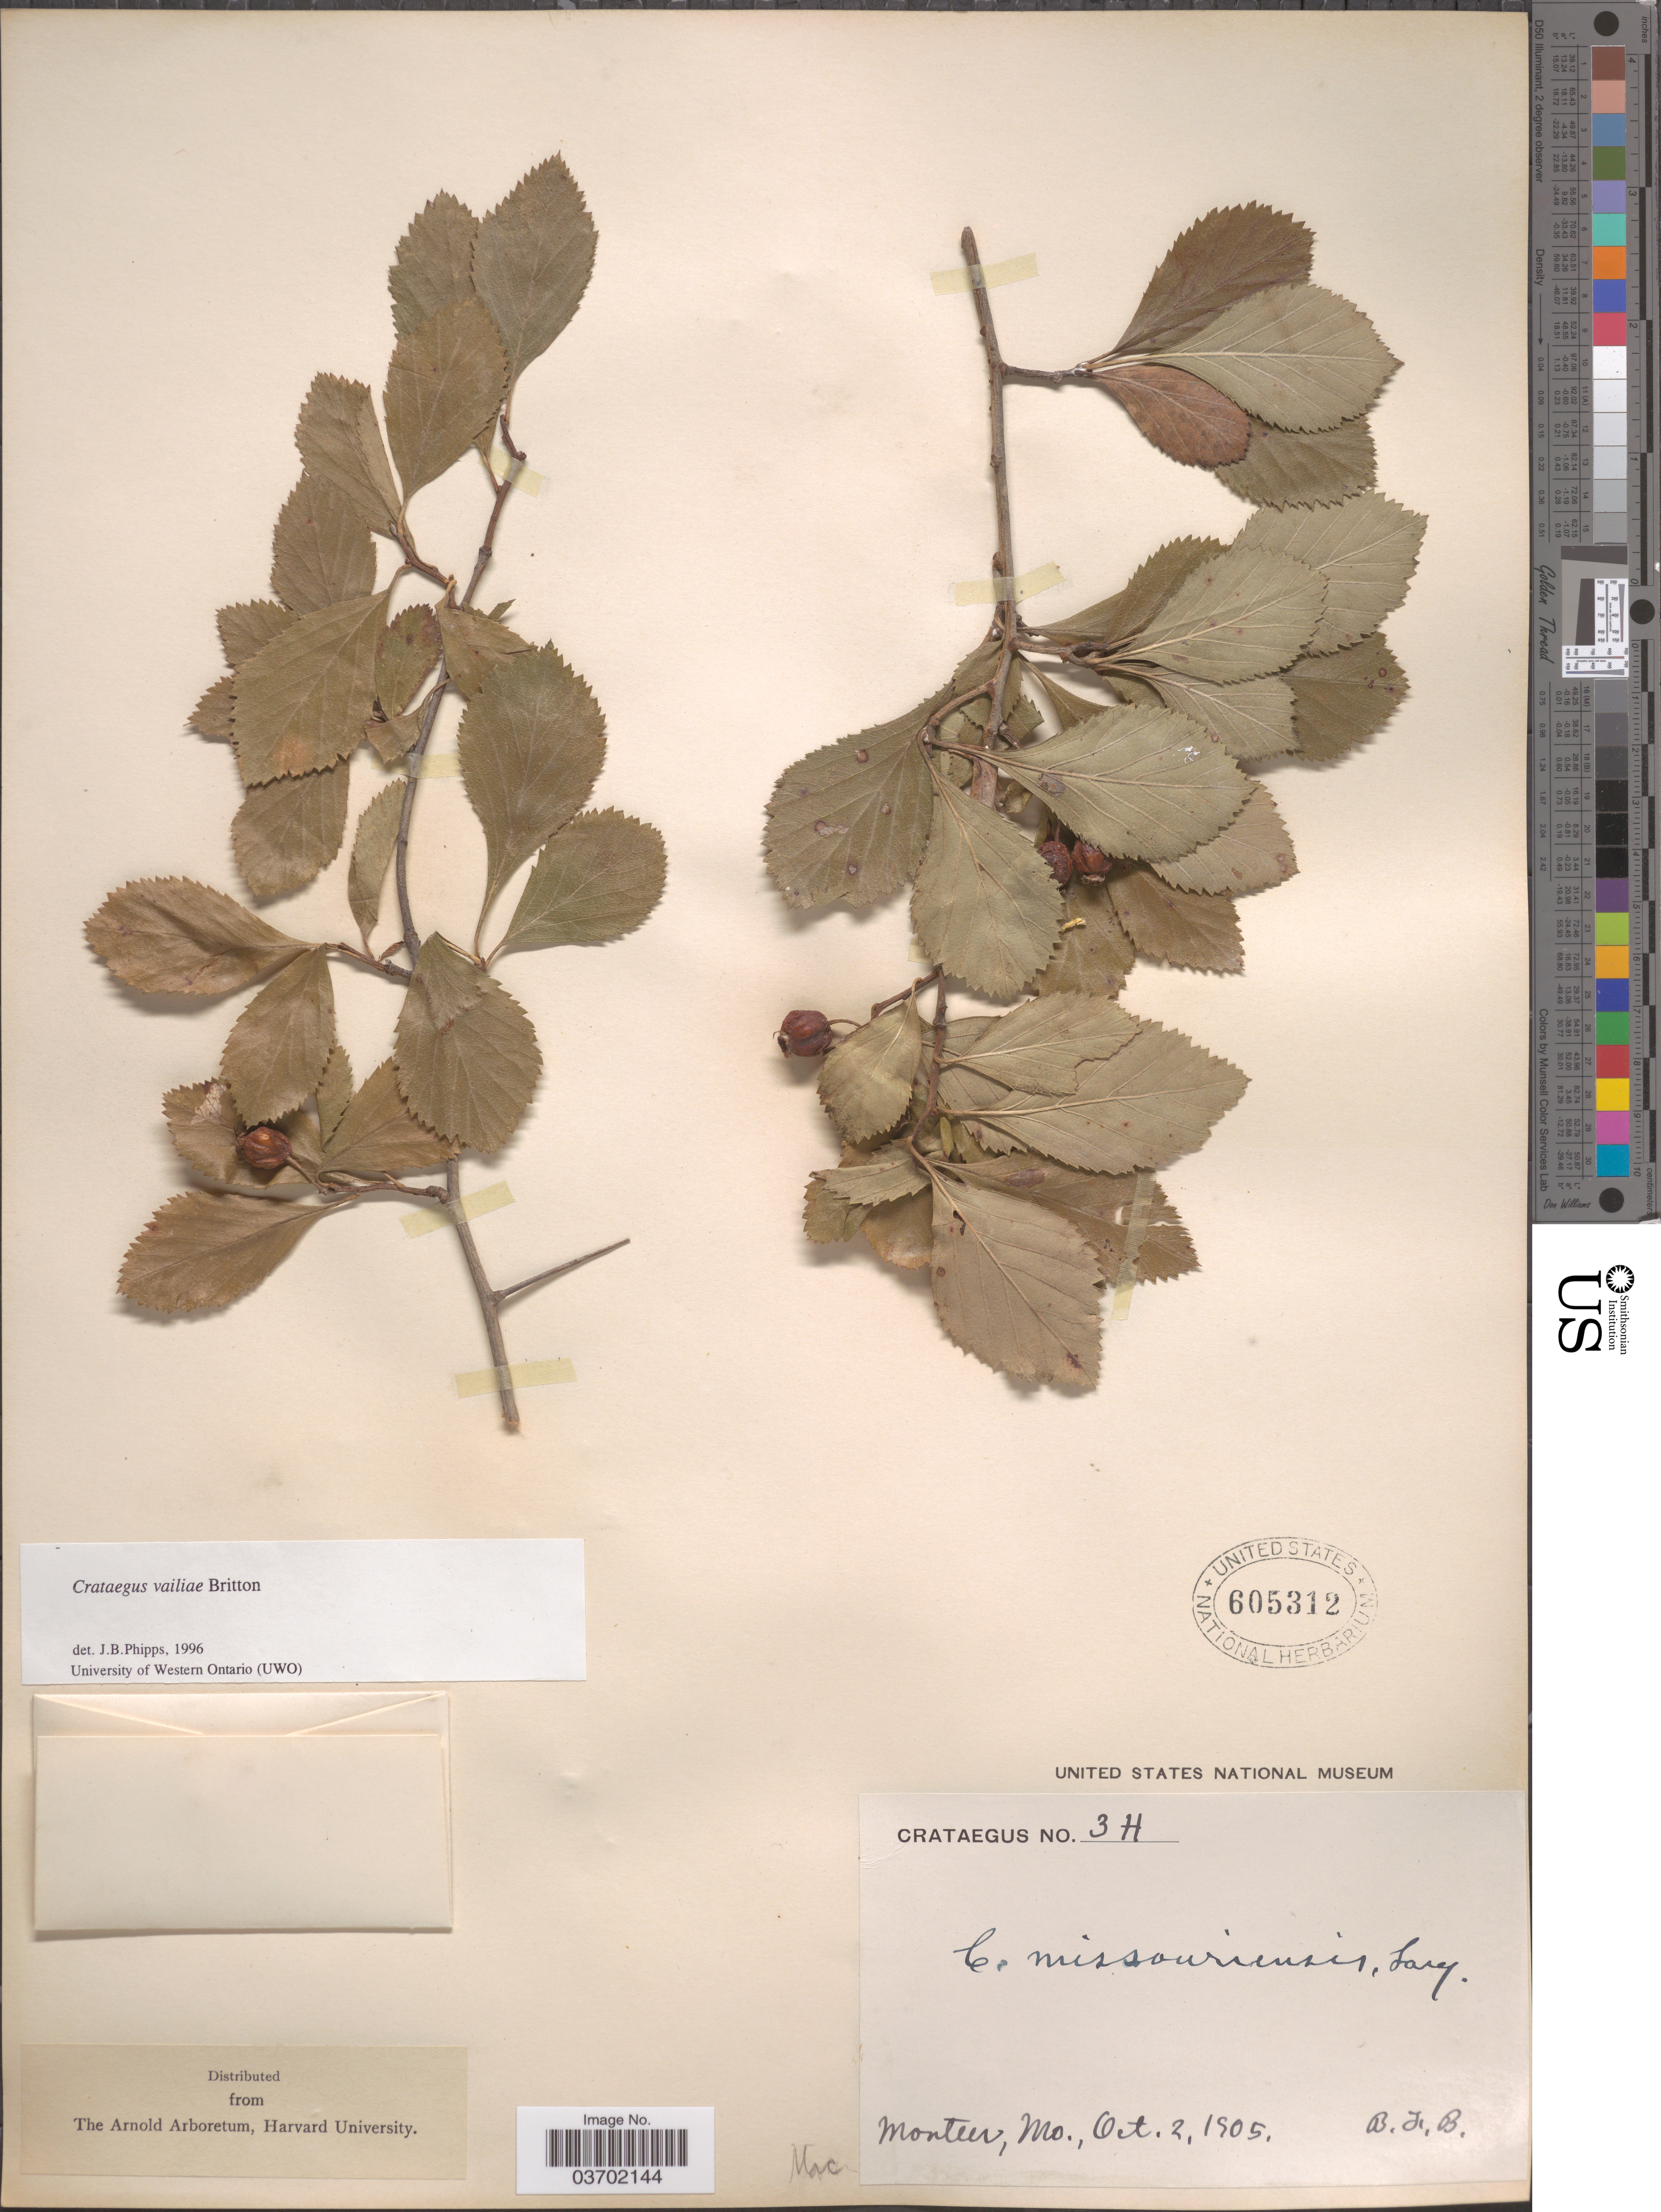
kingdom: Plantae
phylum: Tracheophyta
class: Magnoliopsida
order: Rosales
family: Rosaceae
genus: Crataegus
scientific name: Crataegus x vailiae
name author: Britton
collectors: B. F. B.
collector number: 3H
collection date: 1905-10-02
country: United States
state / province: Missouri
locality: Monteer.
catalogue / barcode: US 605312